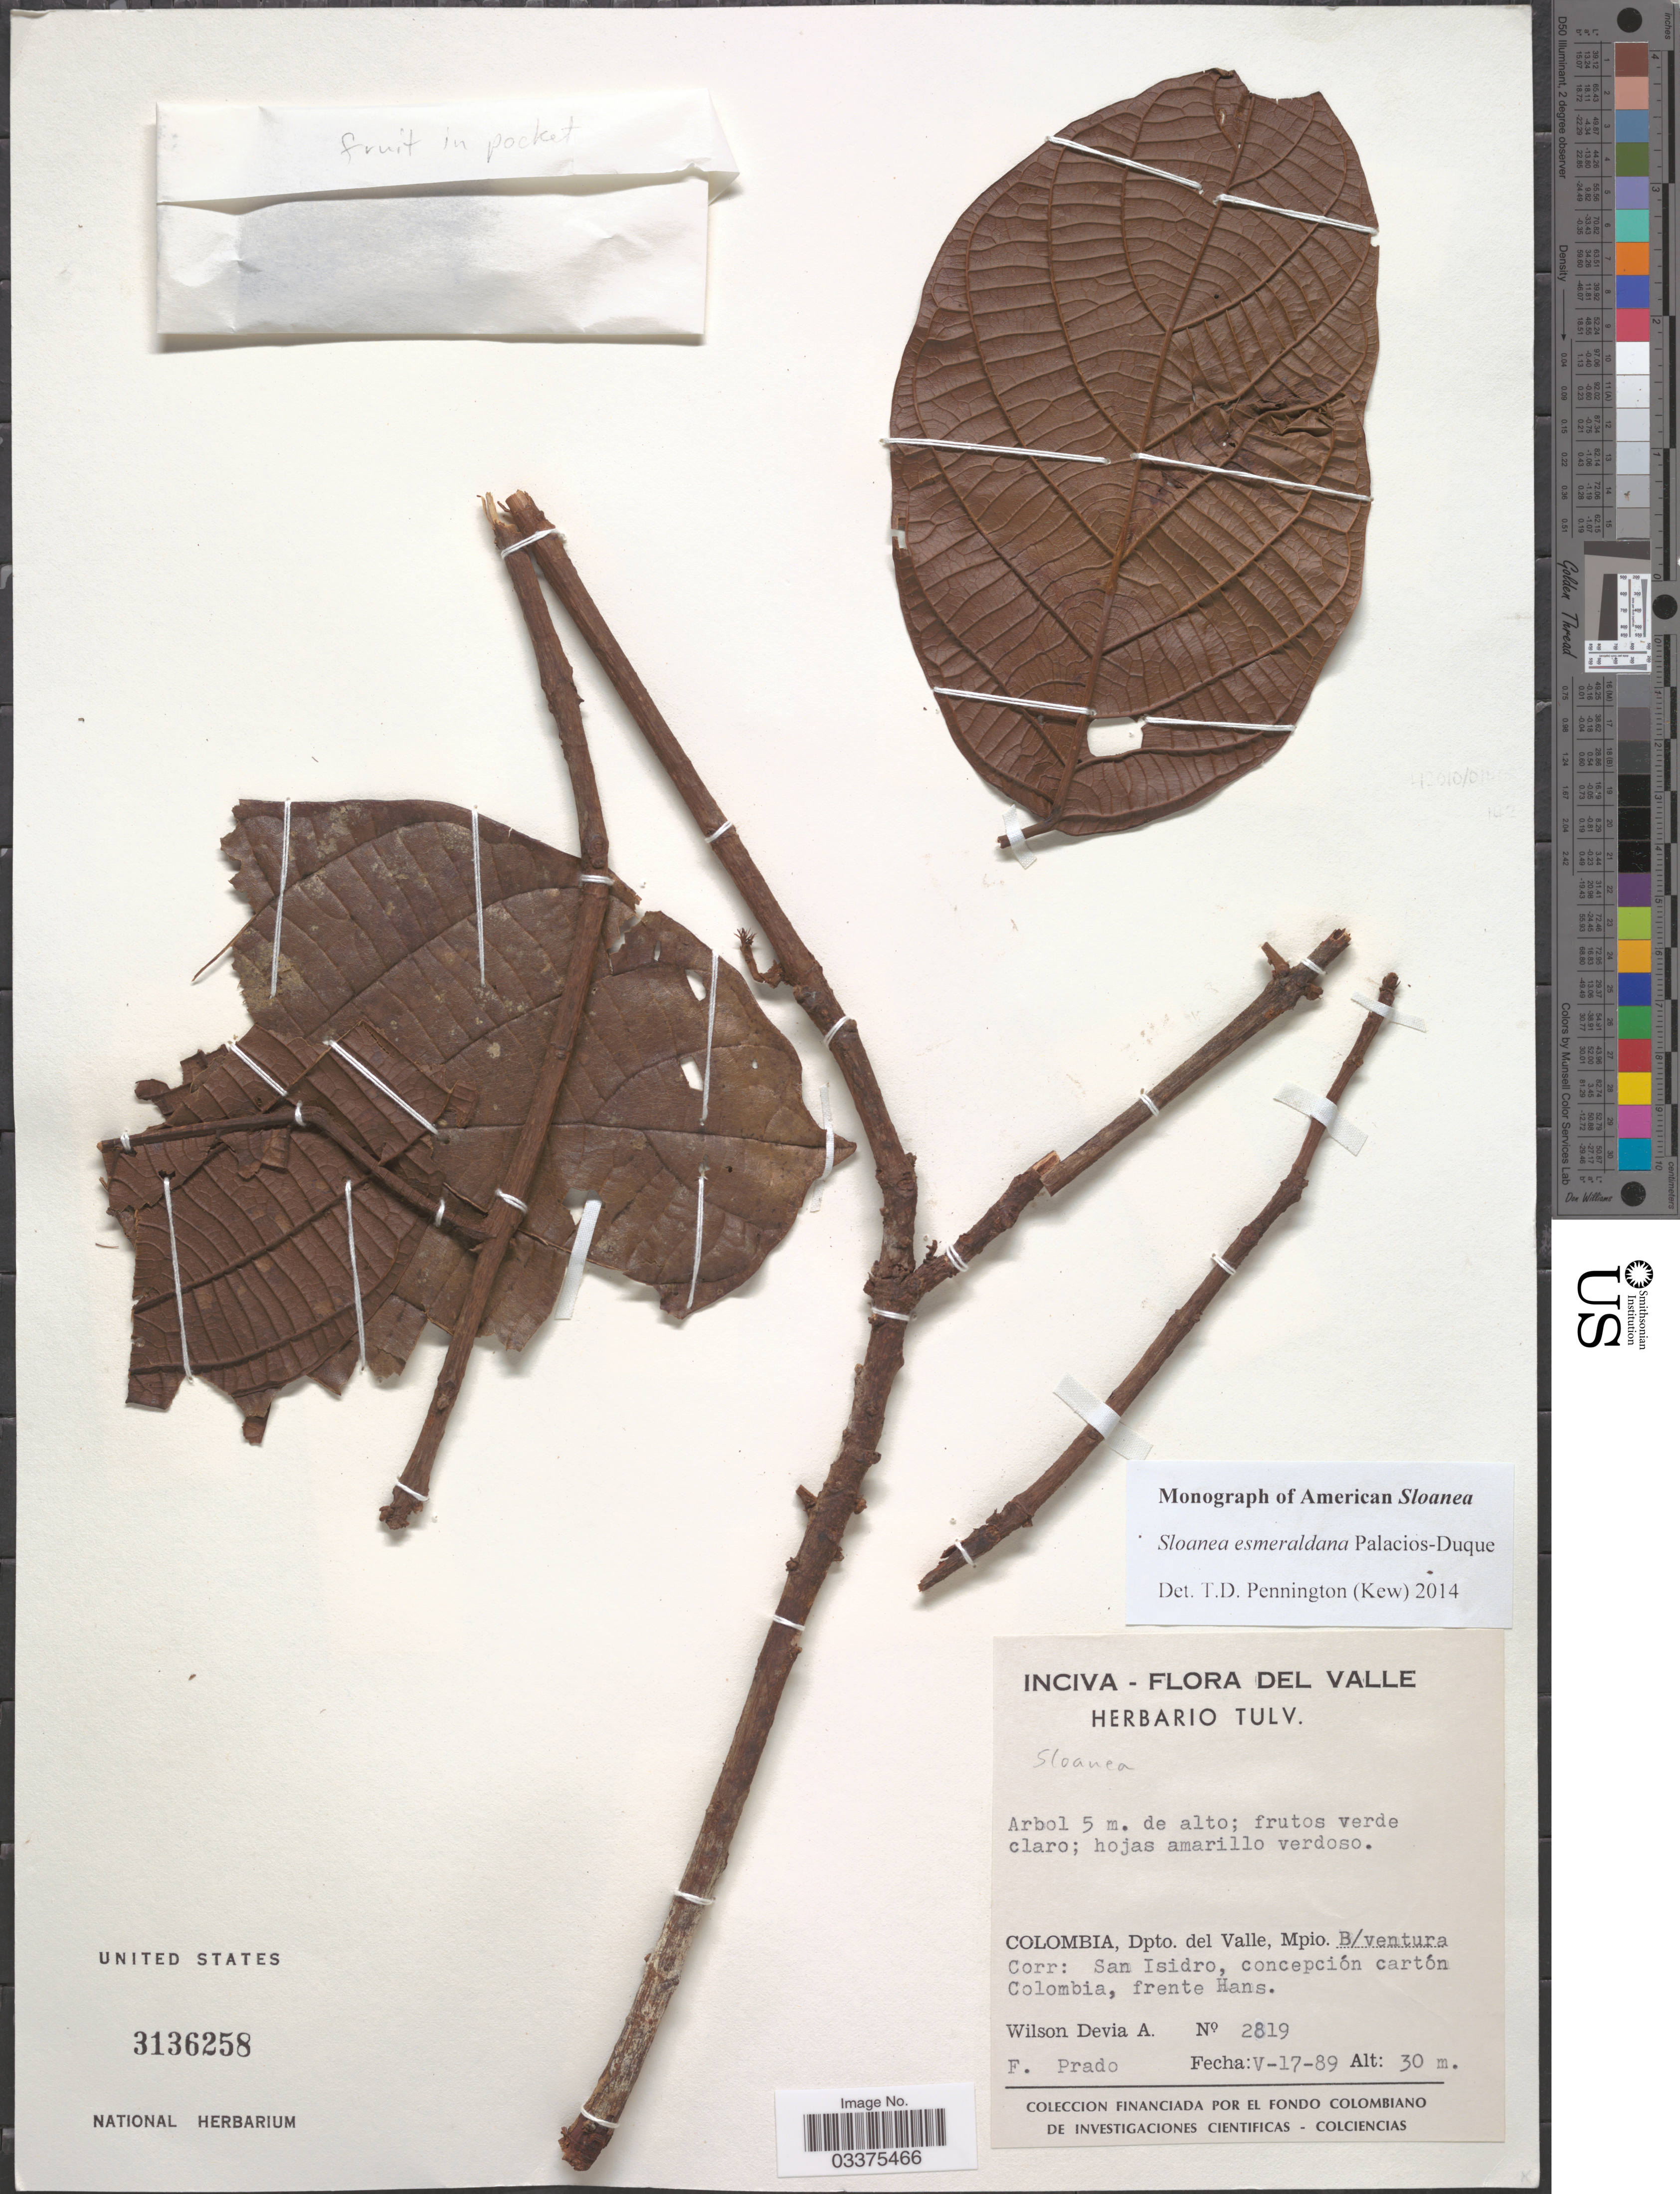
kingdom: Plantae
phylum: Tracheophyta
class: Magnoliopsida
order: Oxalidales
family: Elaeocarpaceae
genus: Sloanea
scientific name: Sloanea esmeraldana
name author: Pal.-Duque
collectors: W. Devia A. & F. Prado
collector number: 2819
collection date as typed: Transcribed d/m/y: 17/5/89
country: Colombia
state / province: Valle del Cauca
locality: Dpto. del Valle, Mpio. B/ventura. Corr: San Isidro, concepción cartón Colombia, frente Hans.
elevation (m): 30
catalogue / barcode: US 3136258